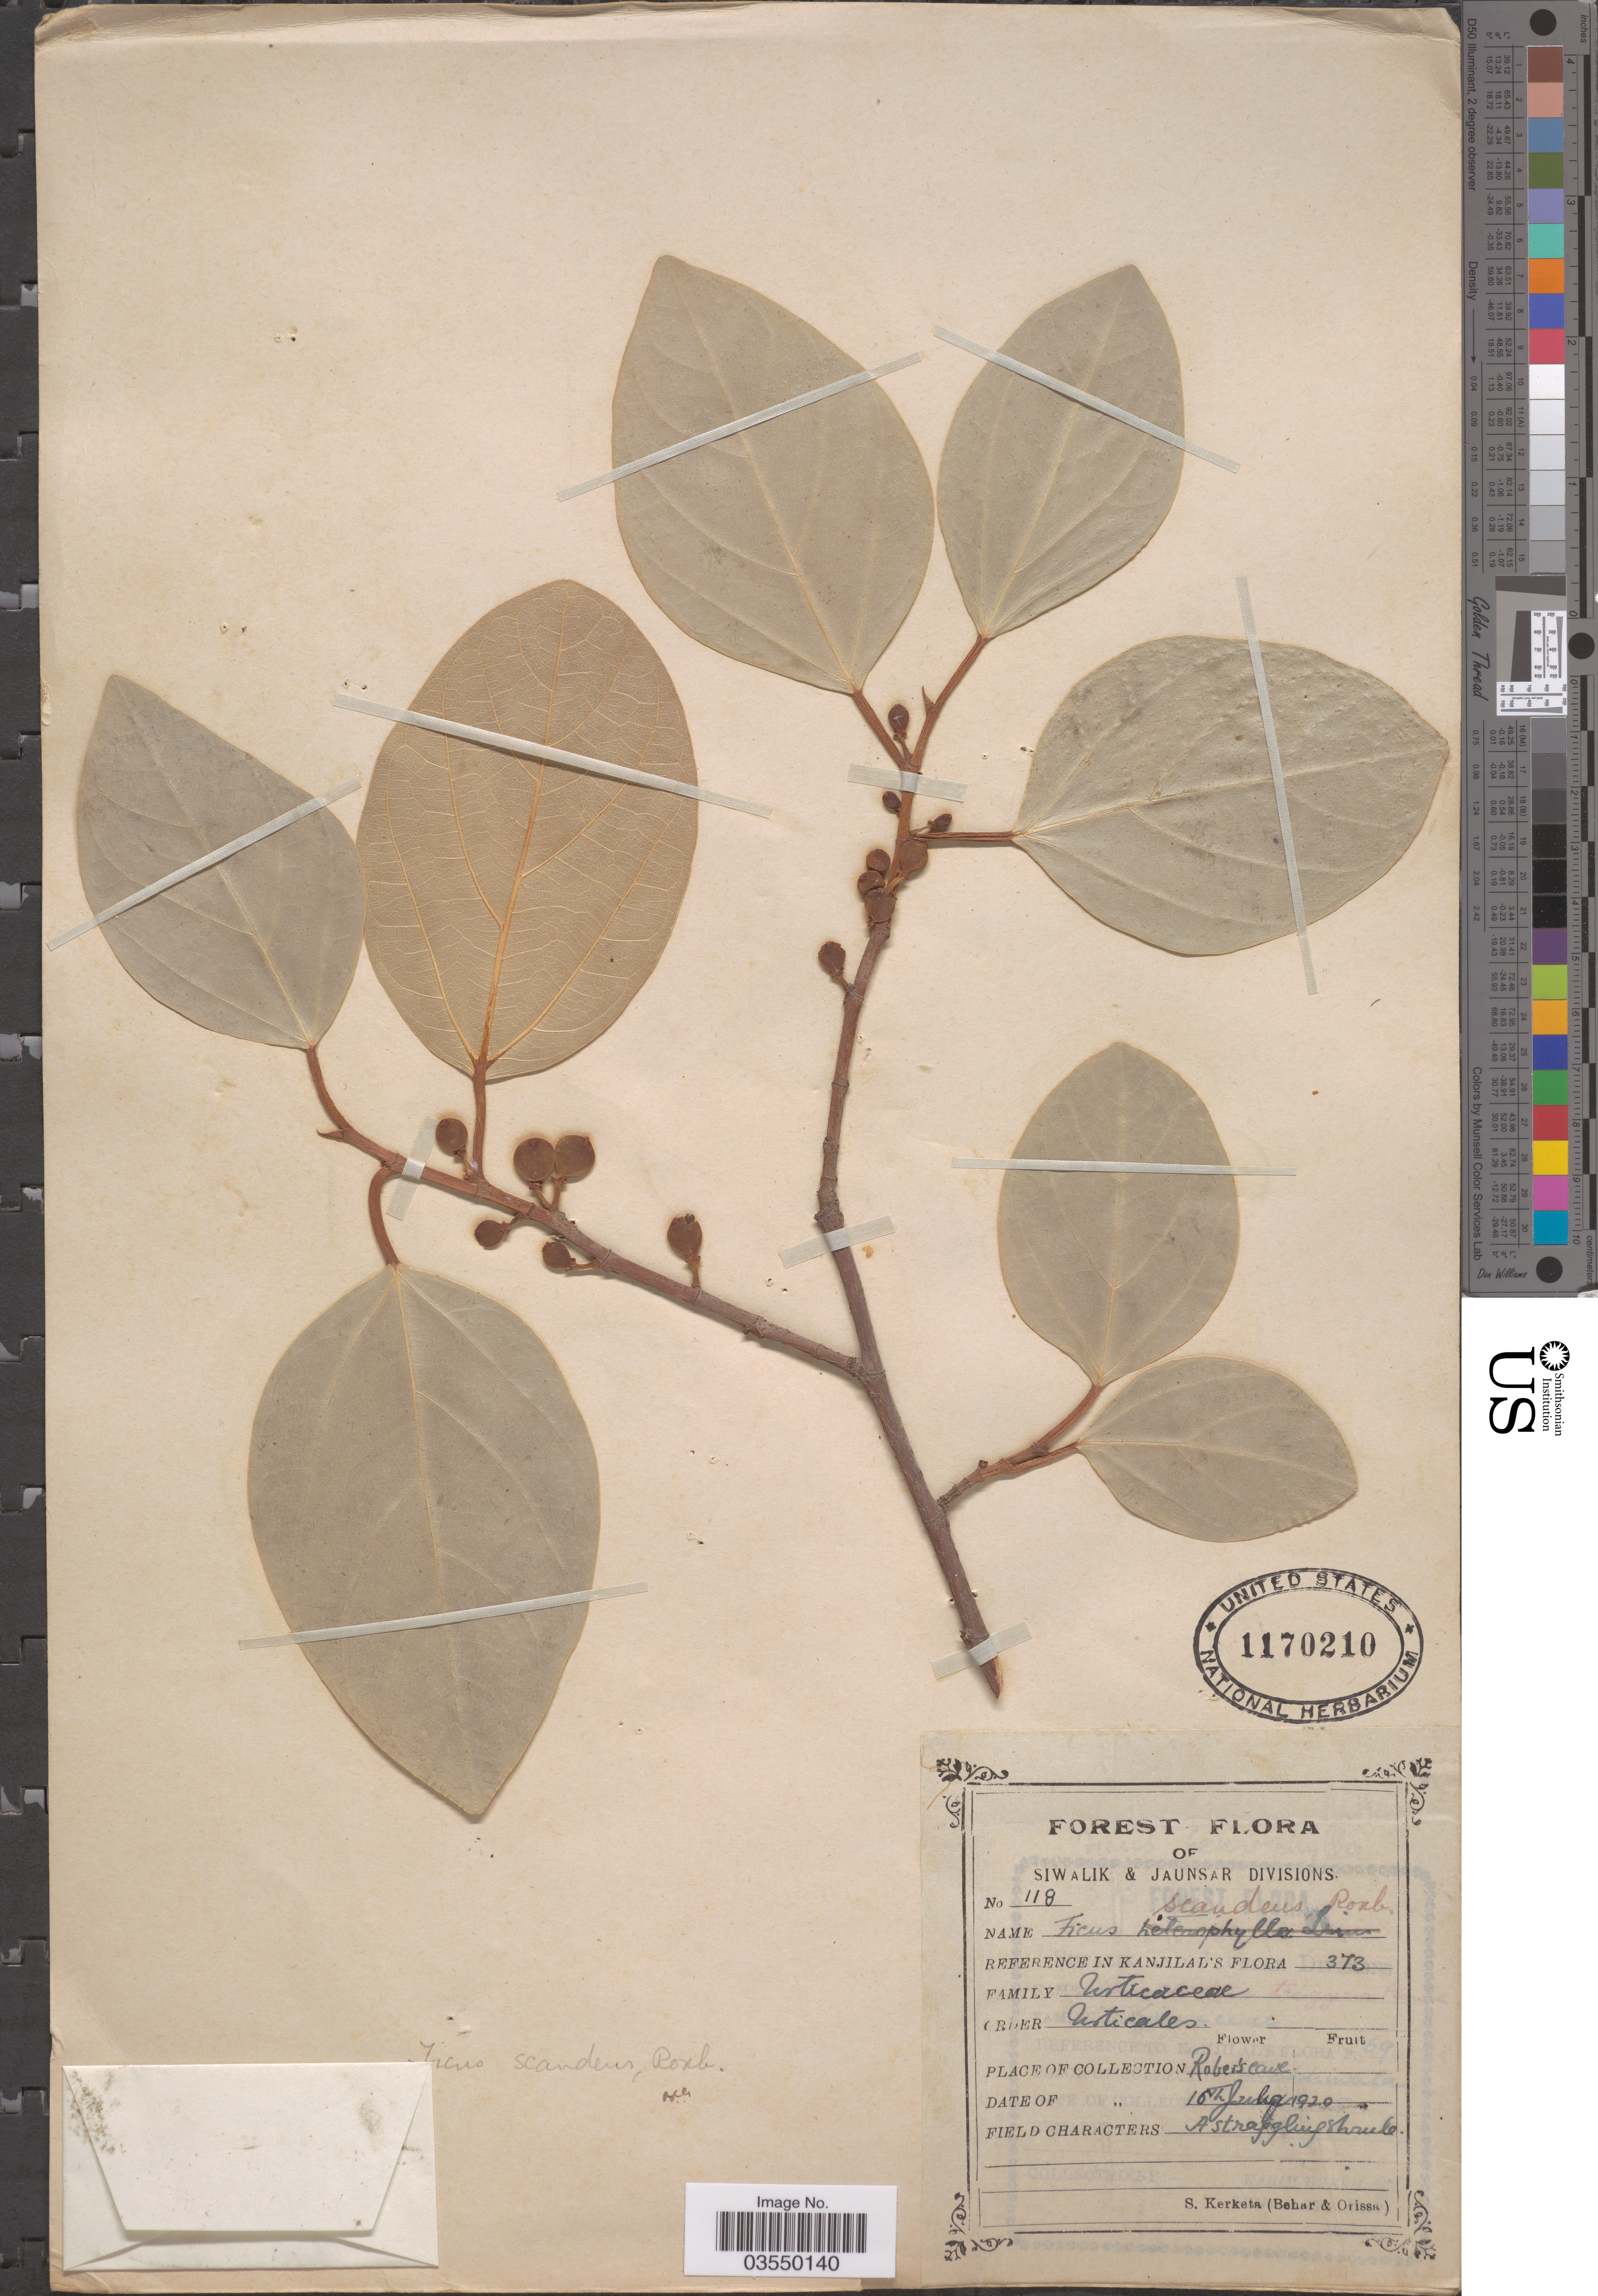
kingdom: Plantae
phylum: Tracheophyta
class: Magnoliopsida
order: Rosales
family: Moraceae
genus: Ficus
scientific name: Ficus hederacea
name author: Roxb.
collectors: S. Kerketa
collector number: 118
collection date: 1920-07-10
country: India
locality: Siwalik & Jaunsar Divisions. Rober's Cave.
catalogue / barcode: US 1170210